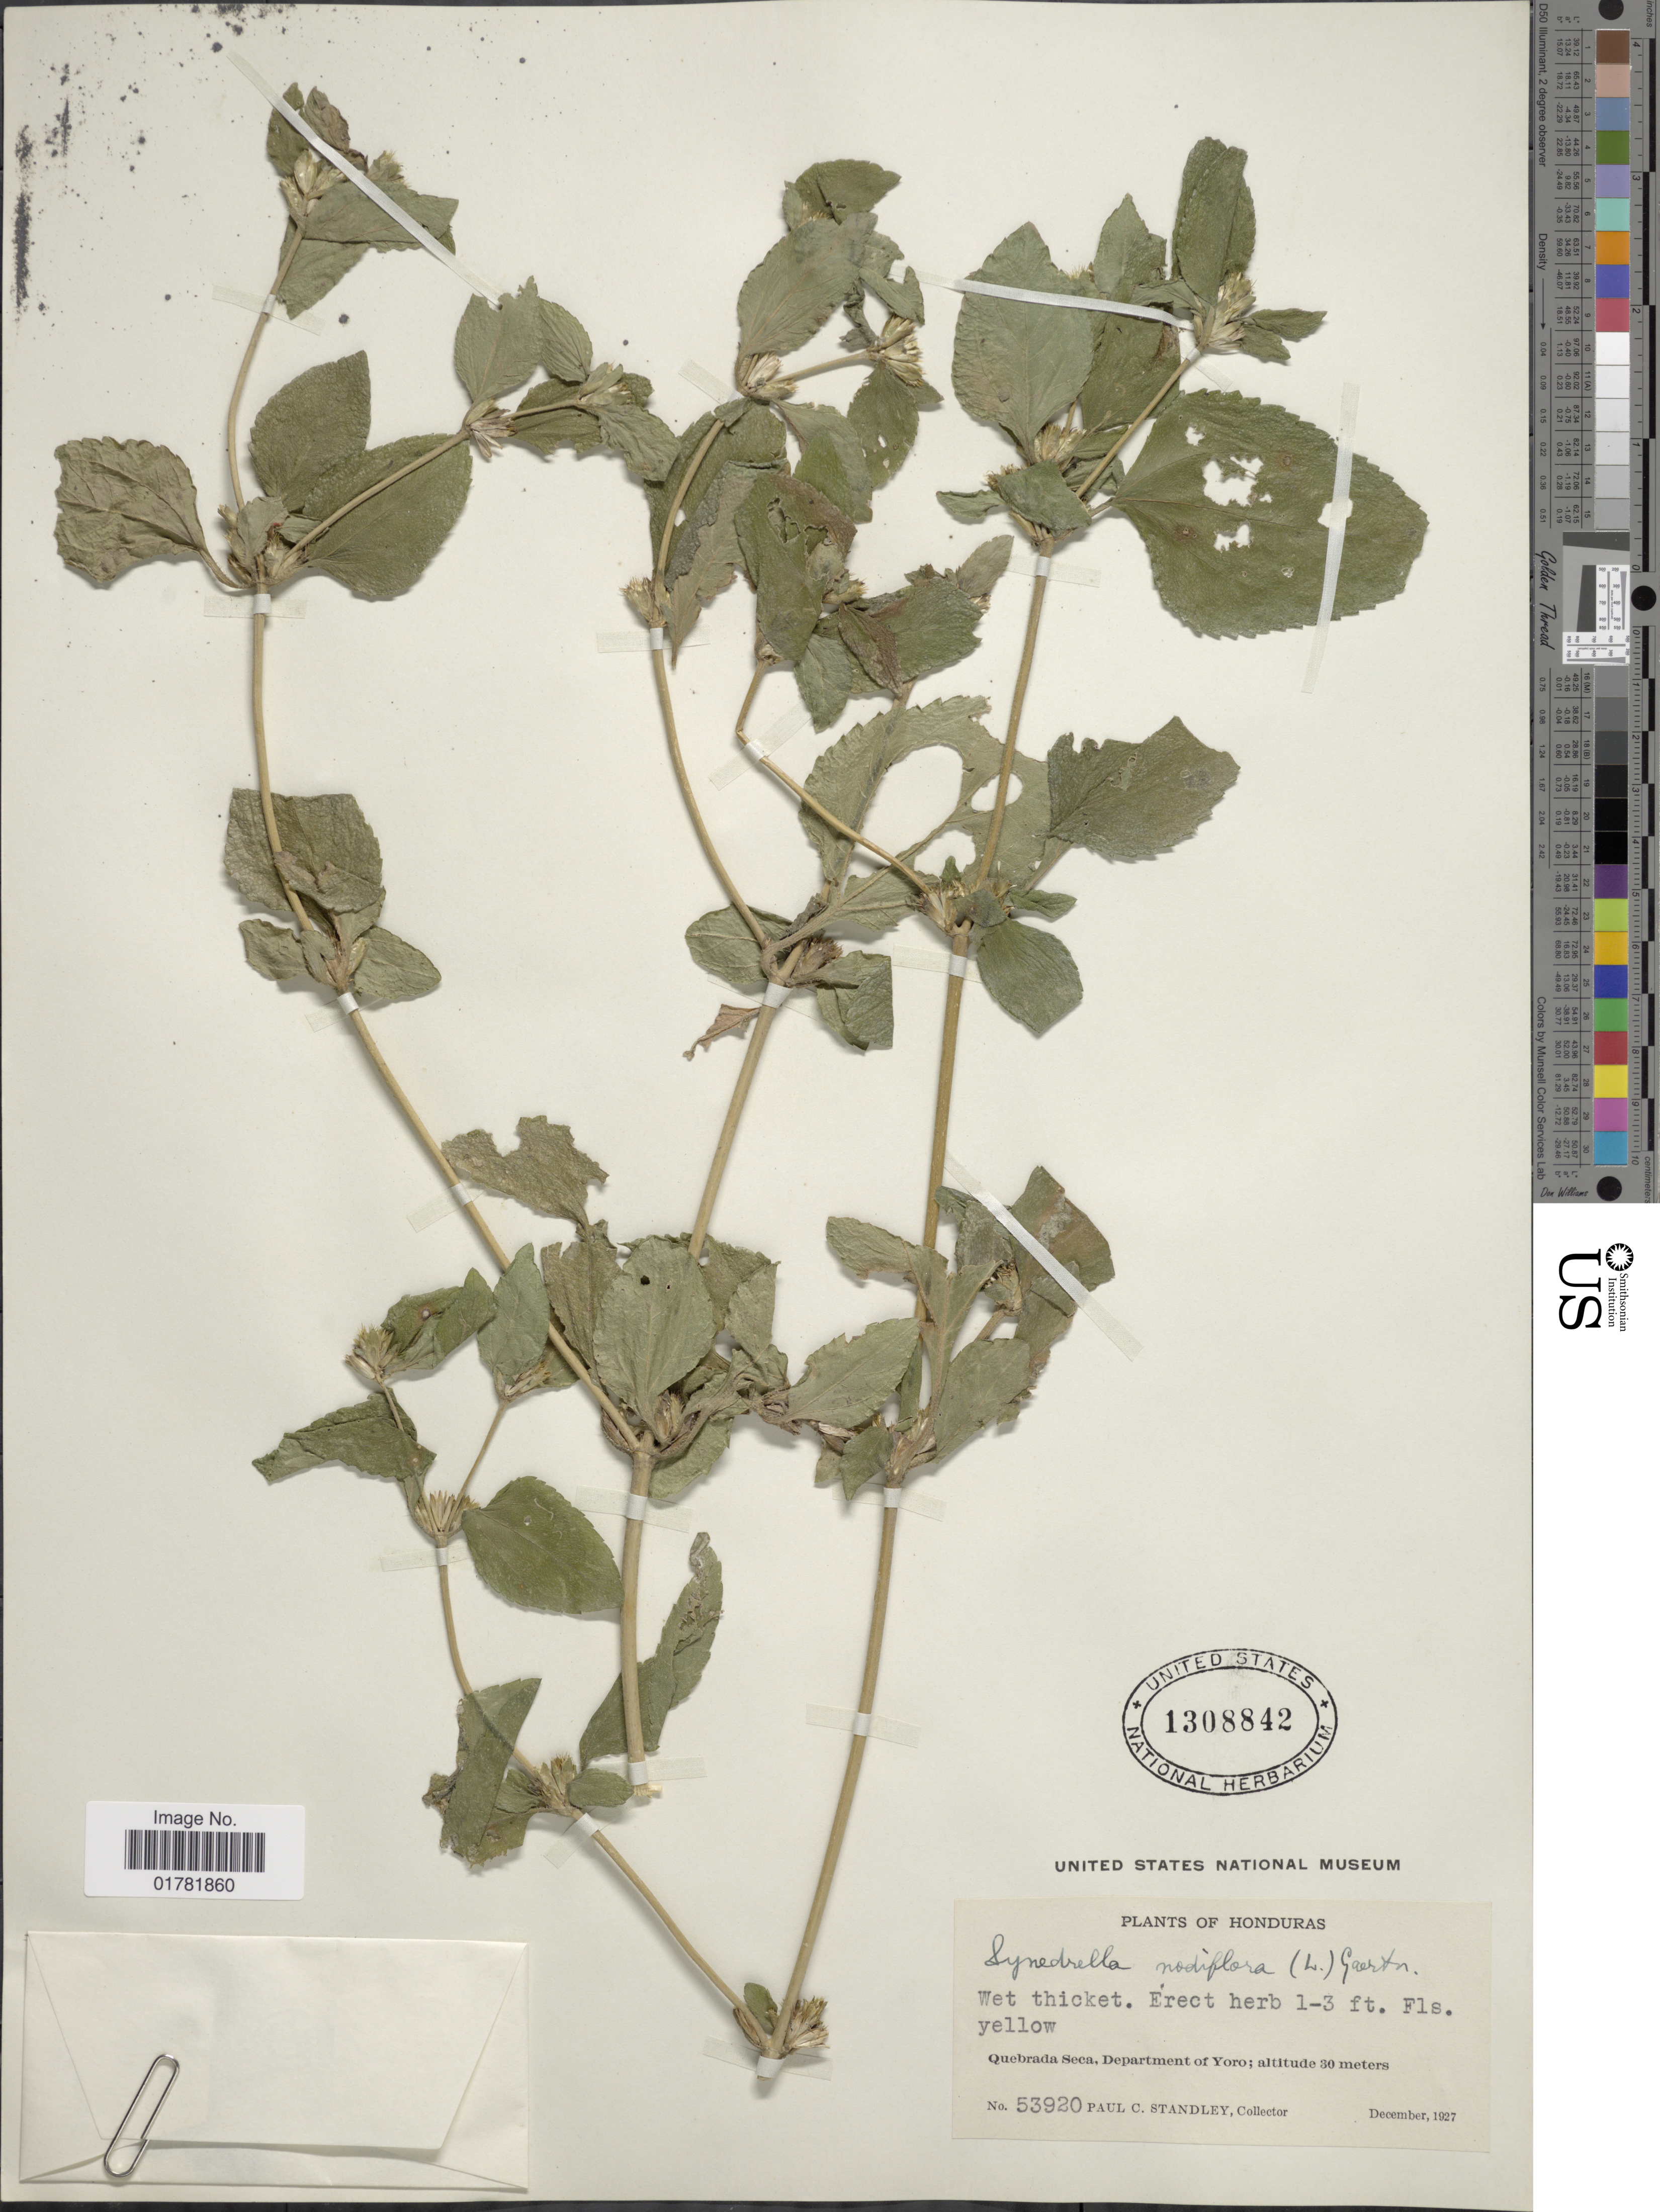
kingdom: Plantae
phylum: Tracheophyta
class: Magnoliopsida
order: Asterales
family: Asteraceae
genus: Synedrella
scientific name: Synedrella nodiflora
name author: (L.) Gaertn.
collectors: P. C. Standley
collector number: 53920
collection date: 1927-12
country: Honduras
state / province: Yoro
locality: Quebrada Seca, Department of Yoro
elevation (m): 30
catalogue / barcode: US 1308842